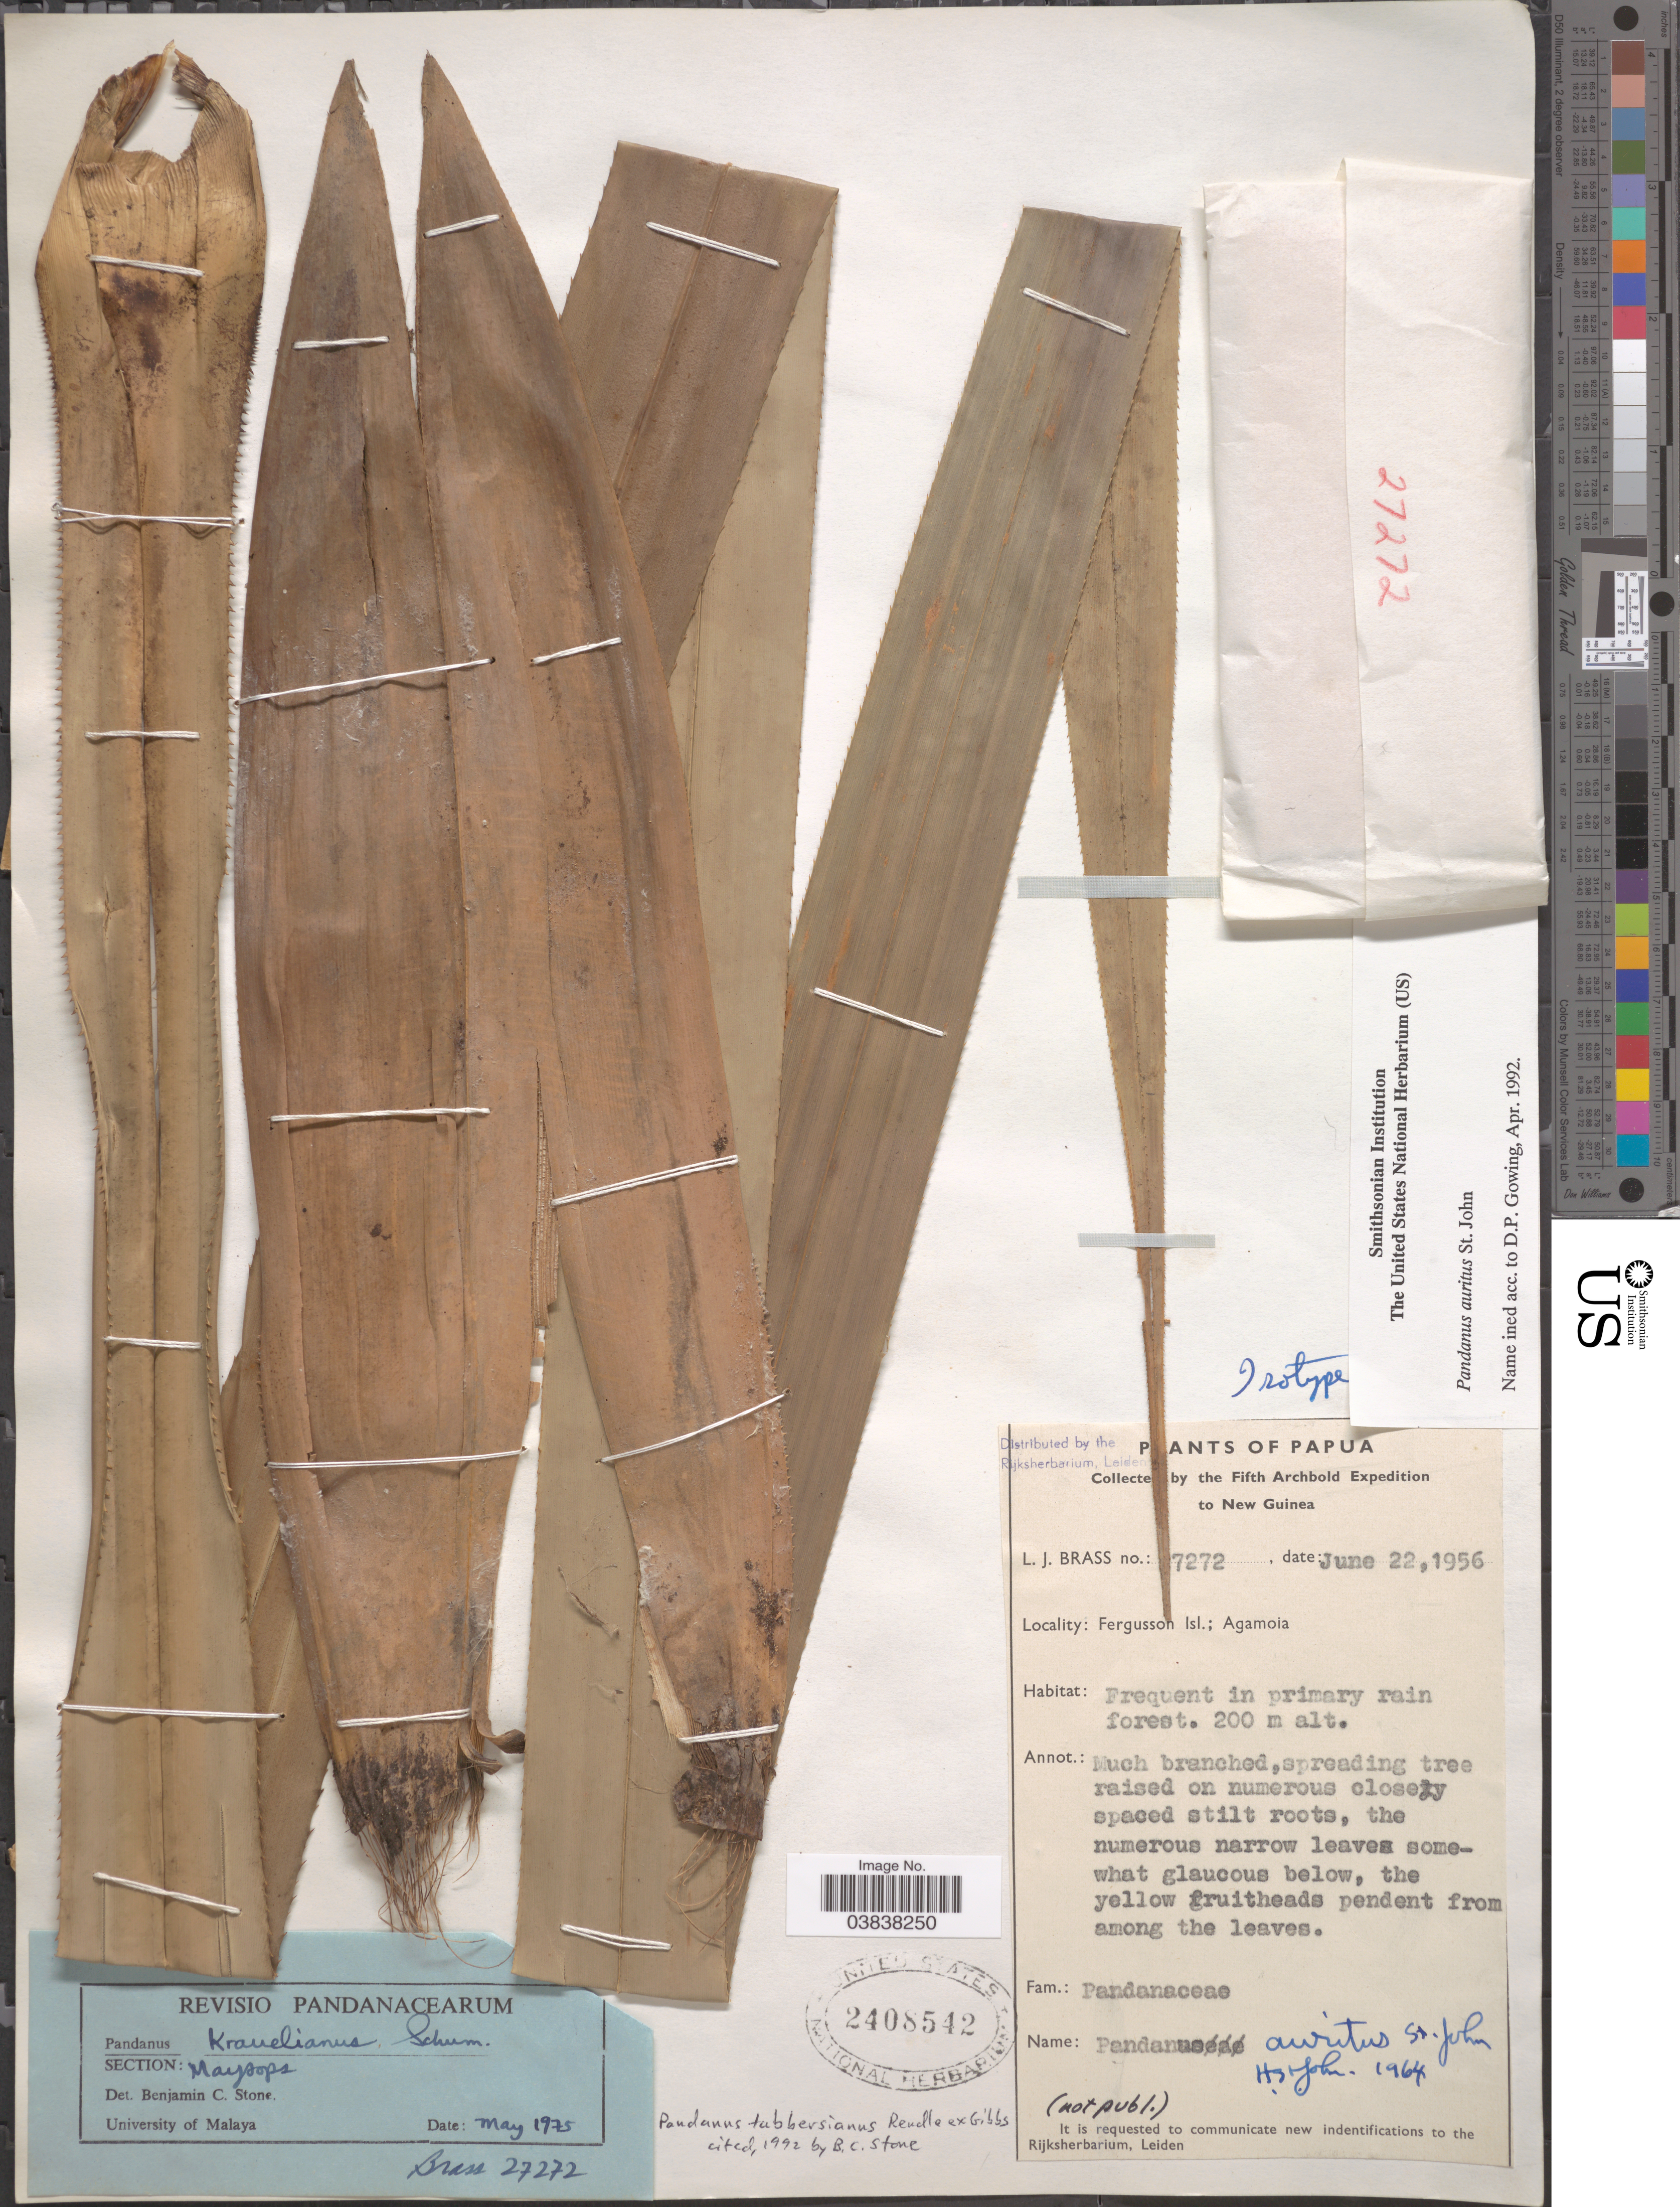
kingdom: Plantae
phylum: Tracheophyta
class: Liliopsida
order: Pandanales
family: Pandanaceae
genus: Pandanus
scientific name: Pandanus krauelianus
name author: K. Schum.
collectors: L. J. Brass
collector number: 7272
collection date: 1956-06-22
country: Papua New Guinea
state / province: Milne Bay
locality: Papua. New Guinea. Fergusson Isl.; Agamoia.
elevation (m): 200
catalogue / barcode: US 2408542